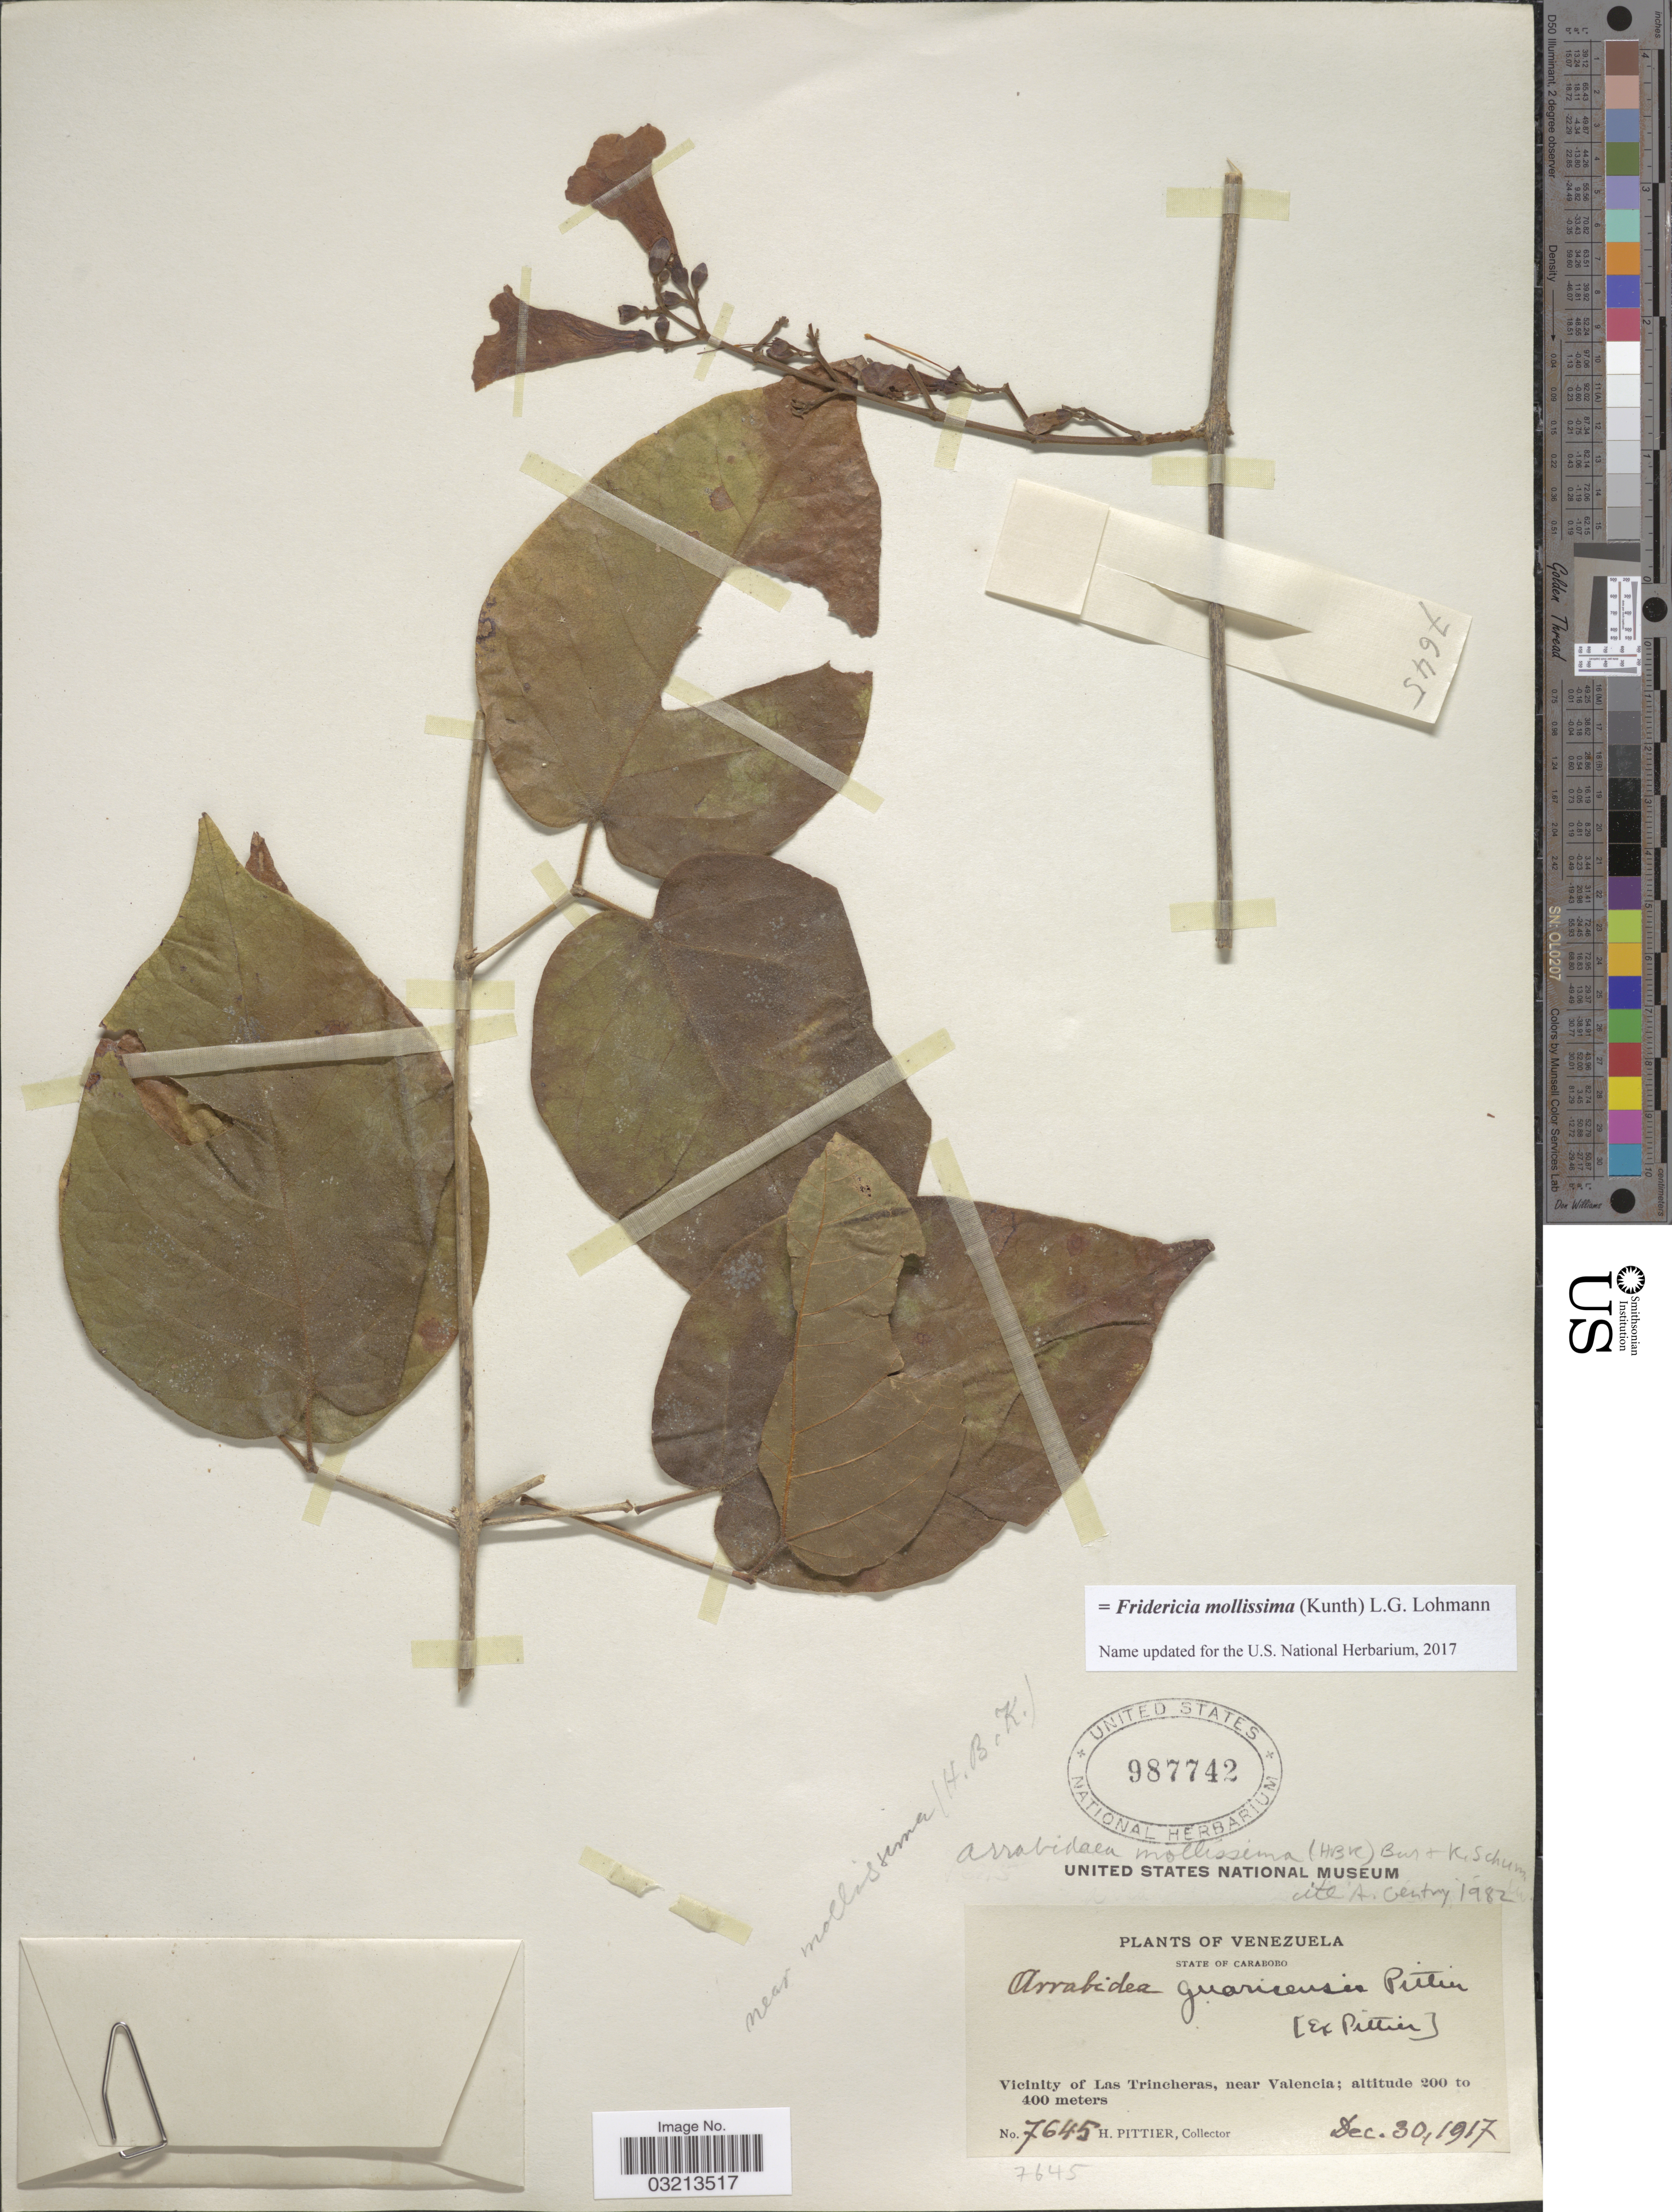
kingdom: Plantae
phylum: Tracheophyta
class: Magnoliopsida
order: Lamiales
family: Bignoniaceae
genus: Fridericia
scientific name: Fridericia mollissima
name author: (Kunth) L.G. Lohmann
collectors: H. F. Pittier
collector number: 7645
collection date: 1917-12-30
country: Venezuela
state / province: Carabobo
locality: Vicinity of Las Trincheras, near Valencia.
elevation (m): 200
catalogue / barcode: US 987742